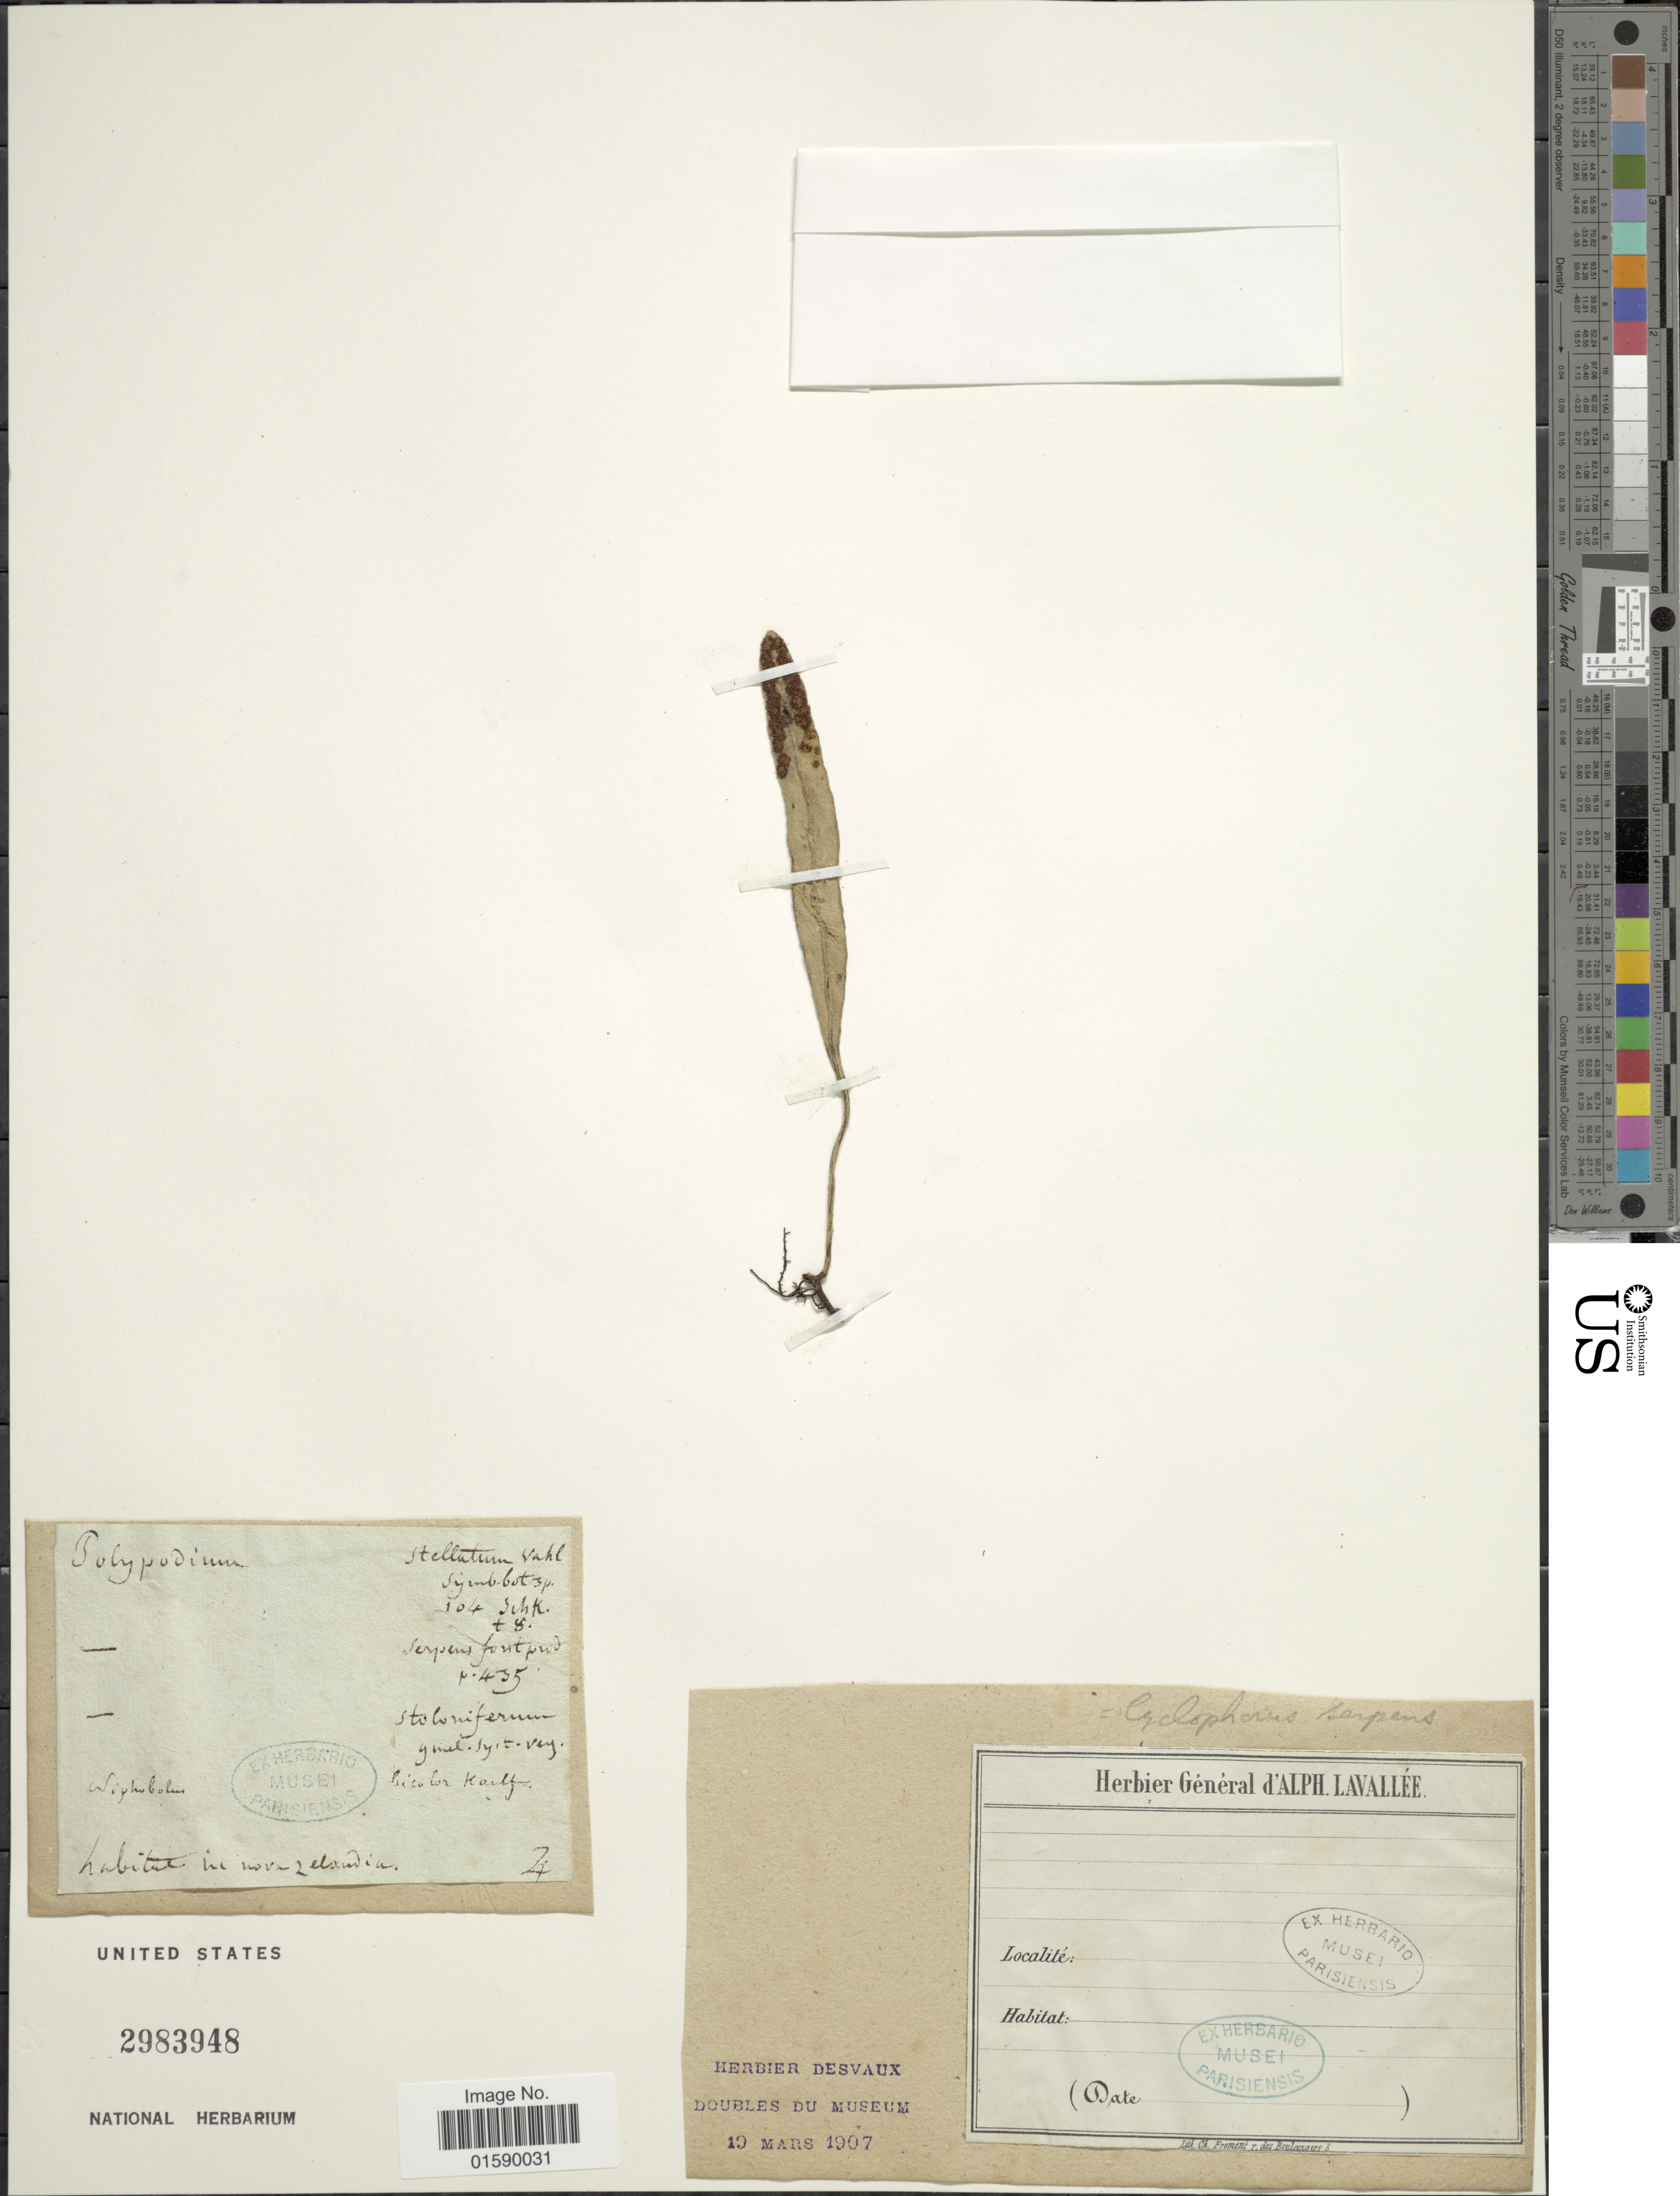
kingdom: Plantae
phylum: Tracheophyta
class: Polypodiopsida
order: Polypodiales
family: Polypodiaceae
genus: Pyrrosia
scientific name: Pyrrosia serpens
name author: Ching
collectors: ex herb. Général d'Alph. Lavallée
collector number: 104?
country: New Zealand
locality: In Nova Zelandia.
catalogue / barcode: US 2983948